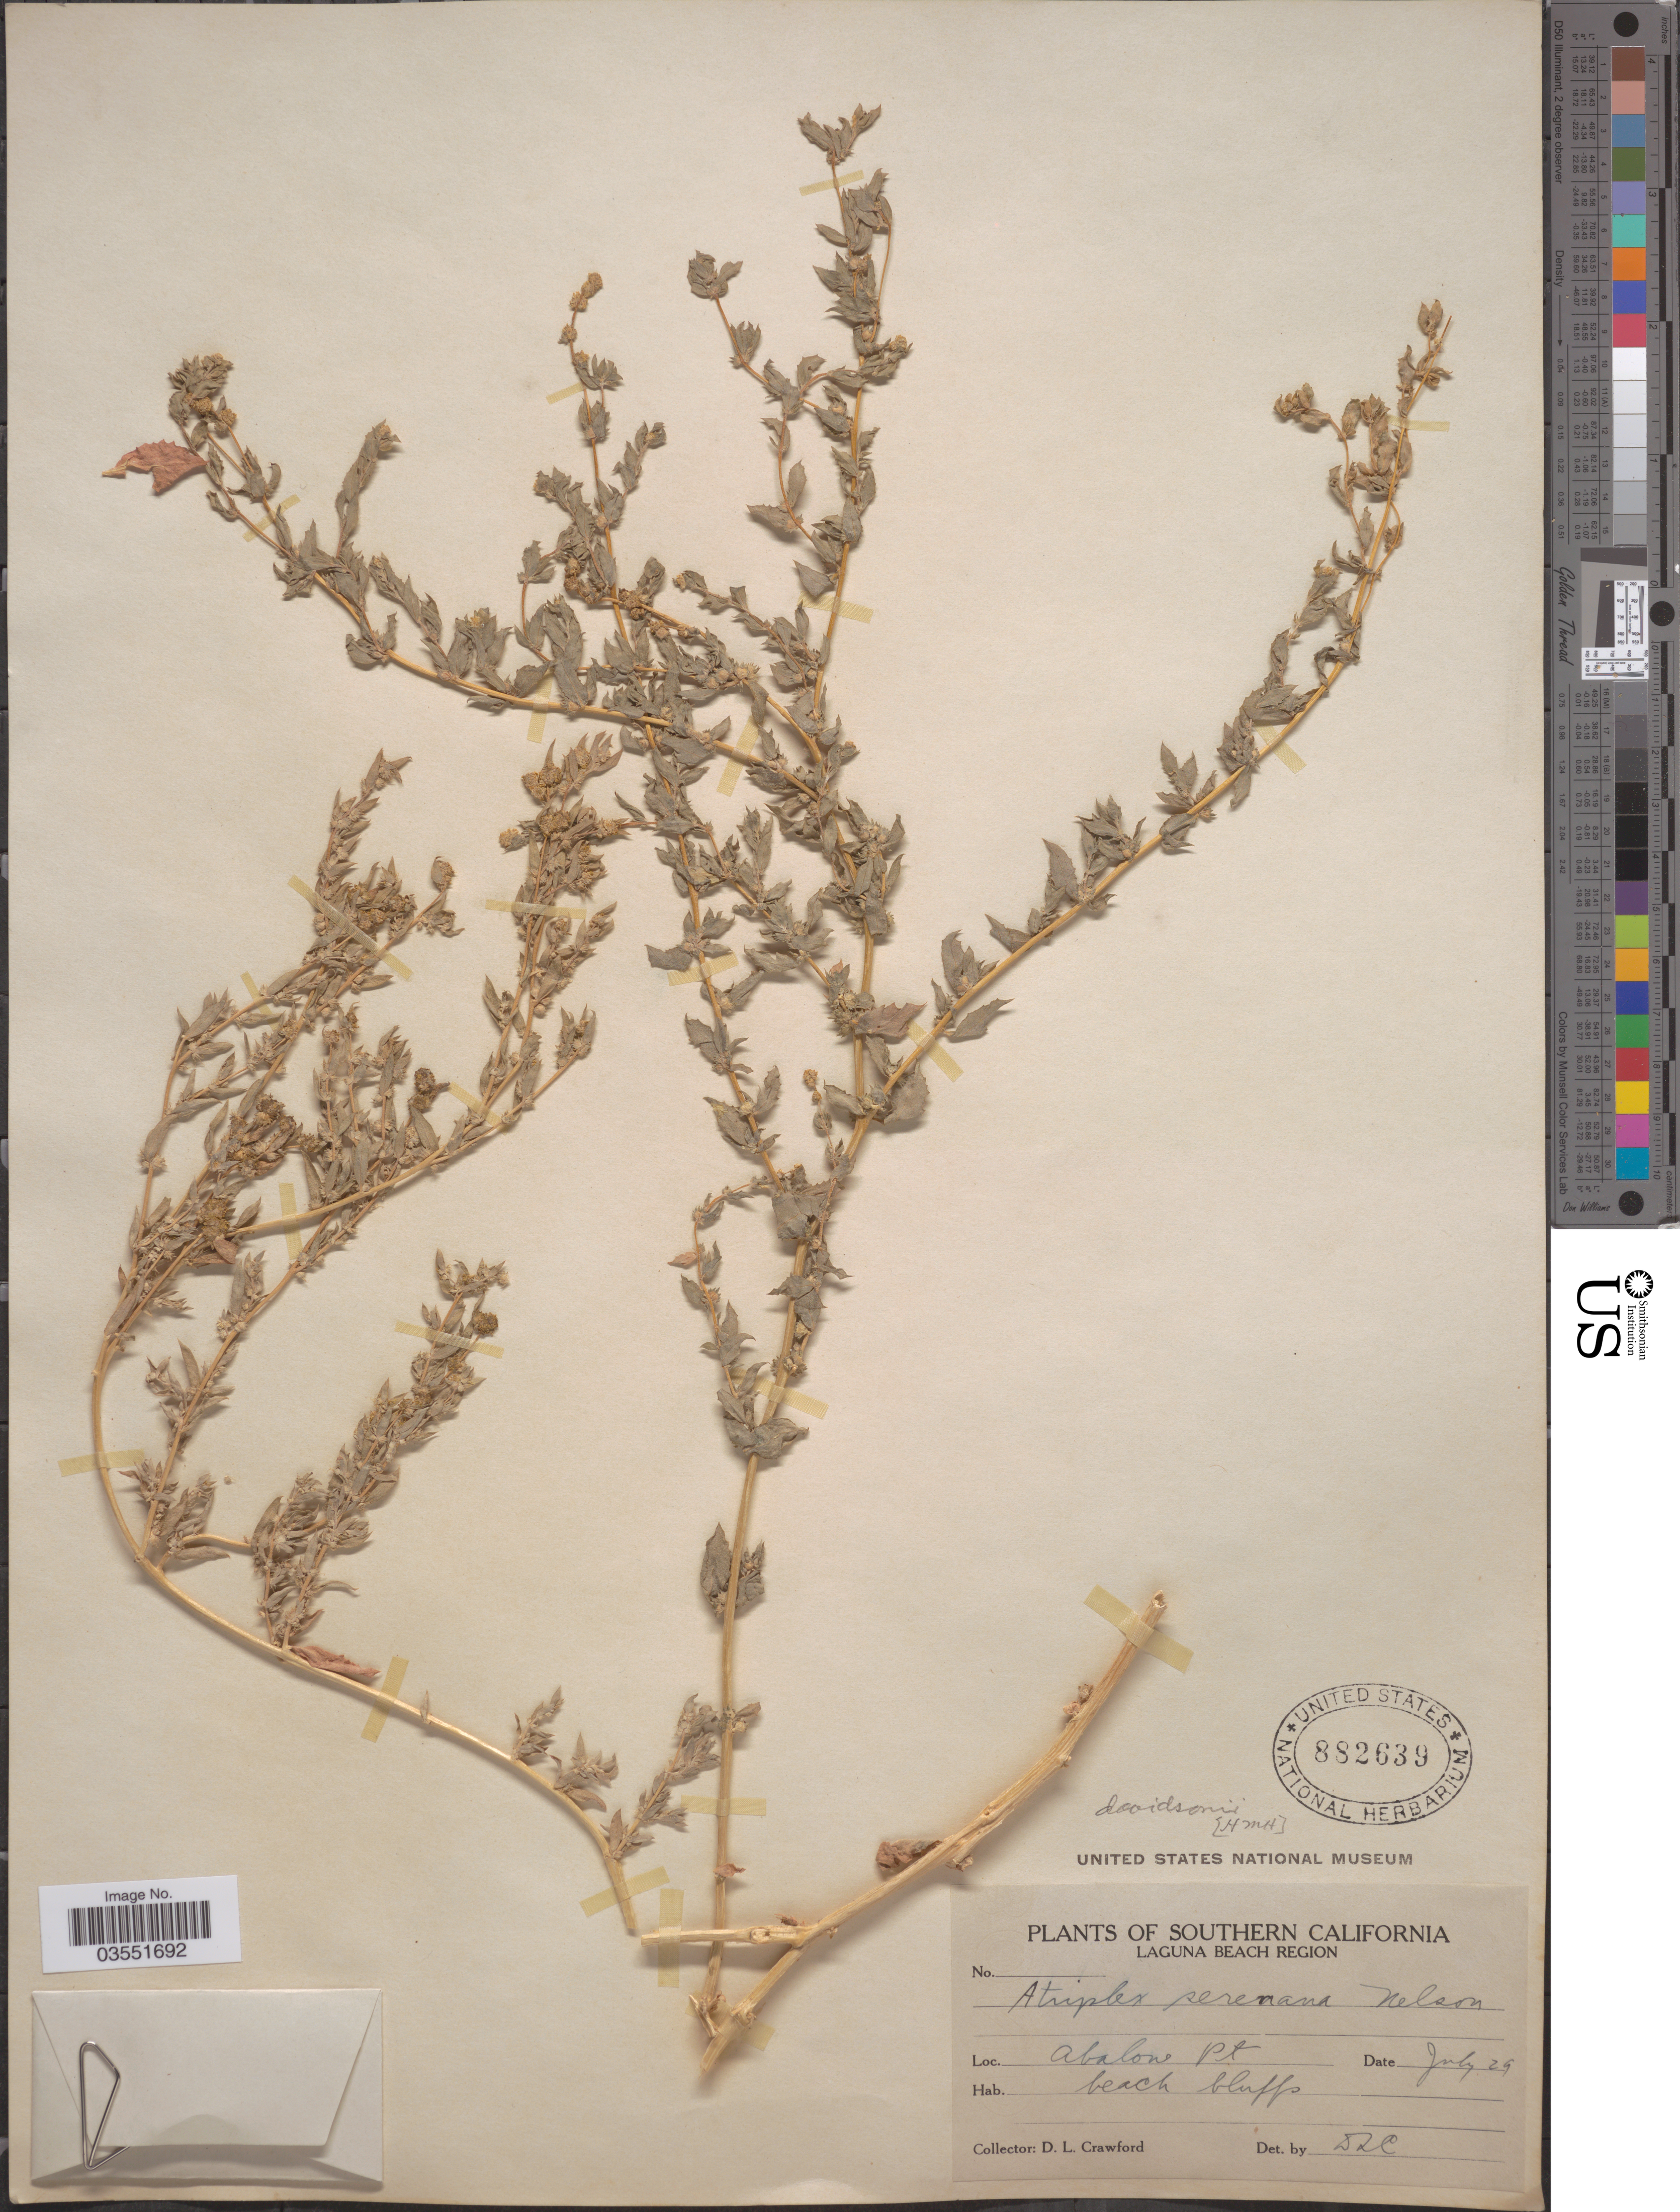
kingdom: Plantae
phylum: Tracheophyta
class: Magnoliopsida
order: Caryophyllales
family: Amaranthaceae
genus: Atriplex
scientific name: Atriplex davidsonii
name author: Standl.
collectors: D. L. Crawford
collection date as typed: Transcribed d/m/y: /7/29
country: United States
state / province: California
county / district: Orange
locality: Southern California. Laguna Beach Region. Abalone Pt.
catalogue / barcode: US 882639